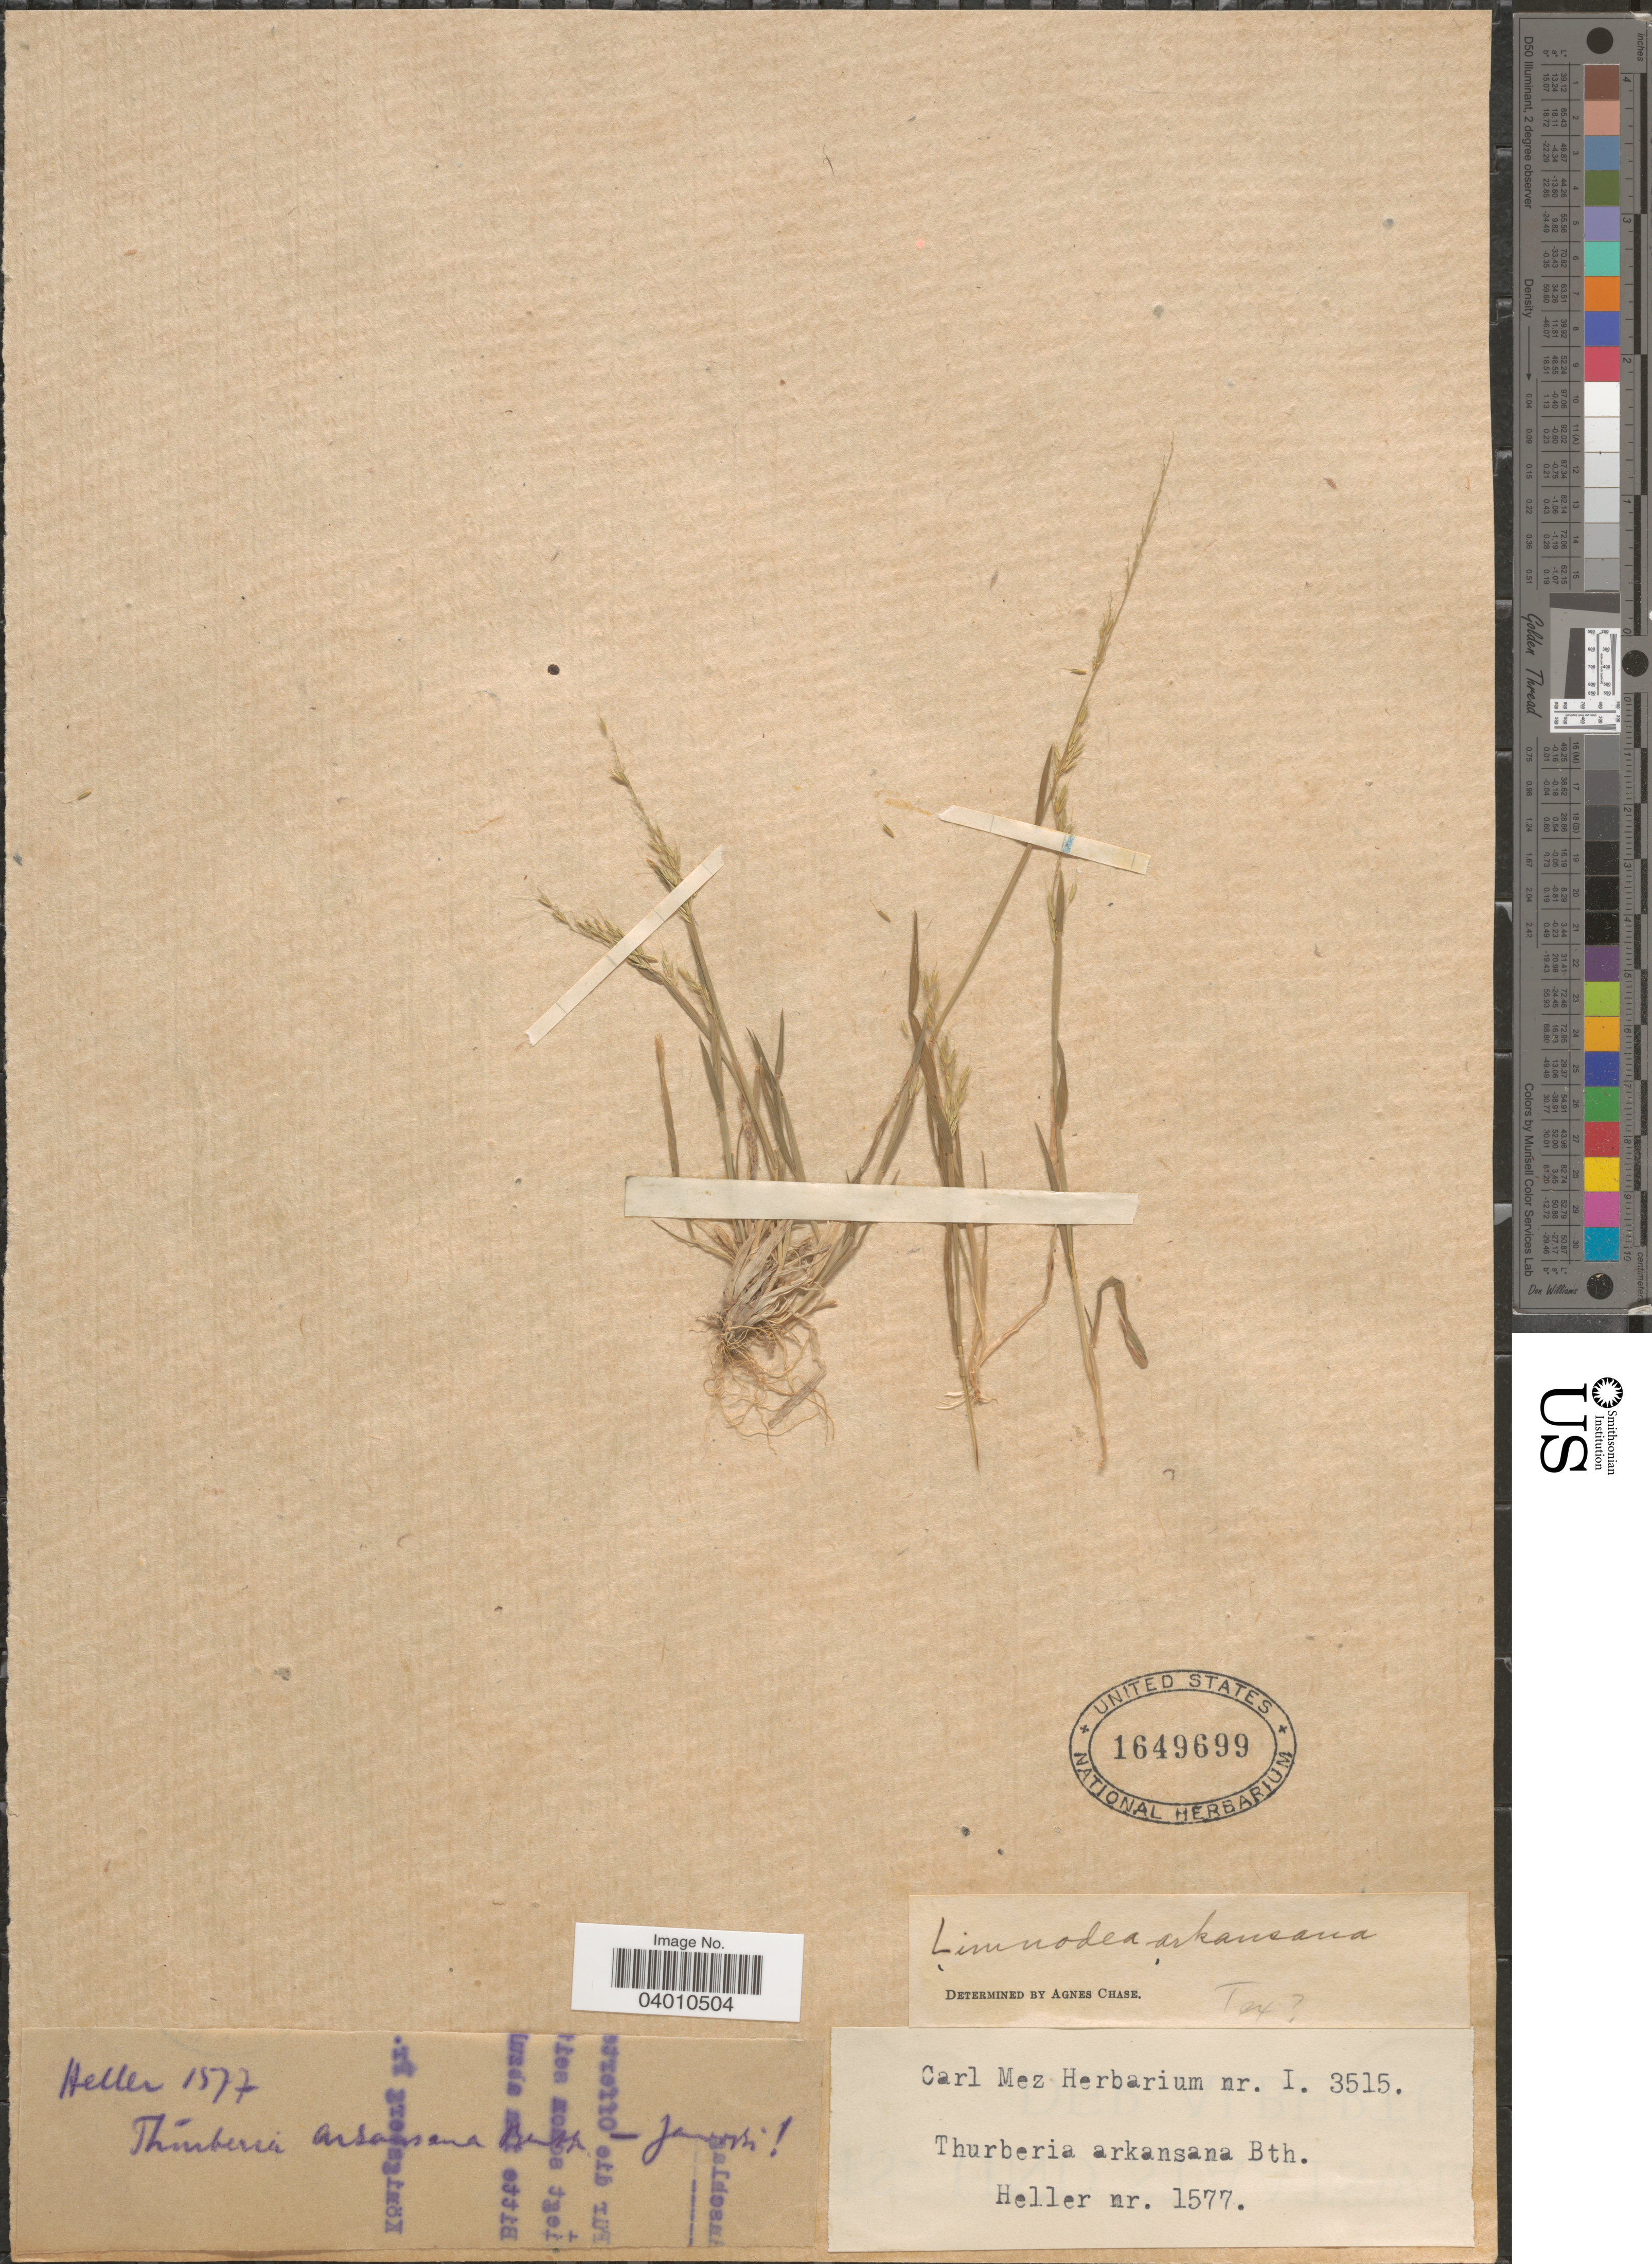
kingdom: Plantae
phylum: Tracheophyta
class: Liliopsida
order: Poales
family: Poaceae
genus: Limnodea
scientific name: Limnodea arkansana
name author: (Nutt.) L.H. Dewey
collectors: -- Heller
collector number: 1577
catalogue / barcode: US 1649699